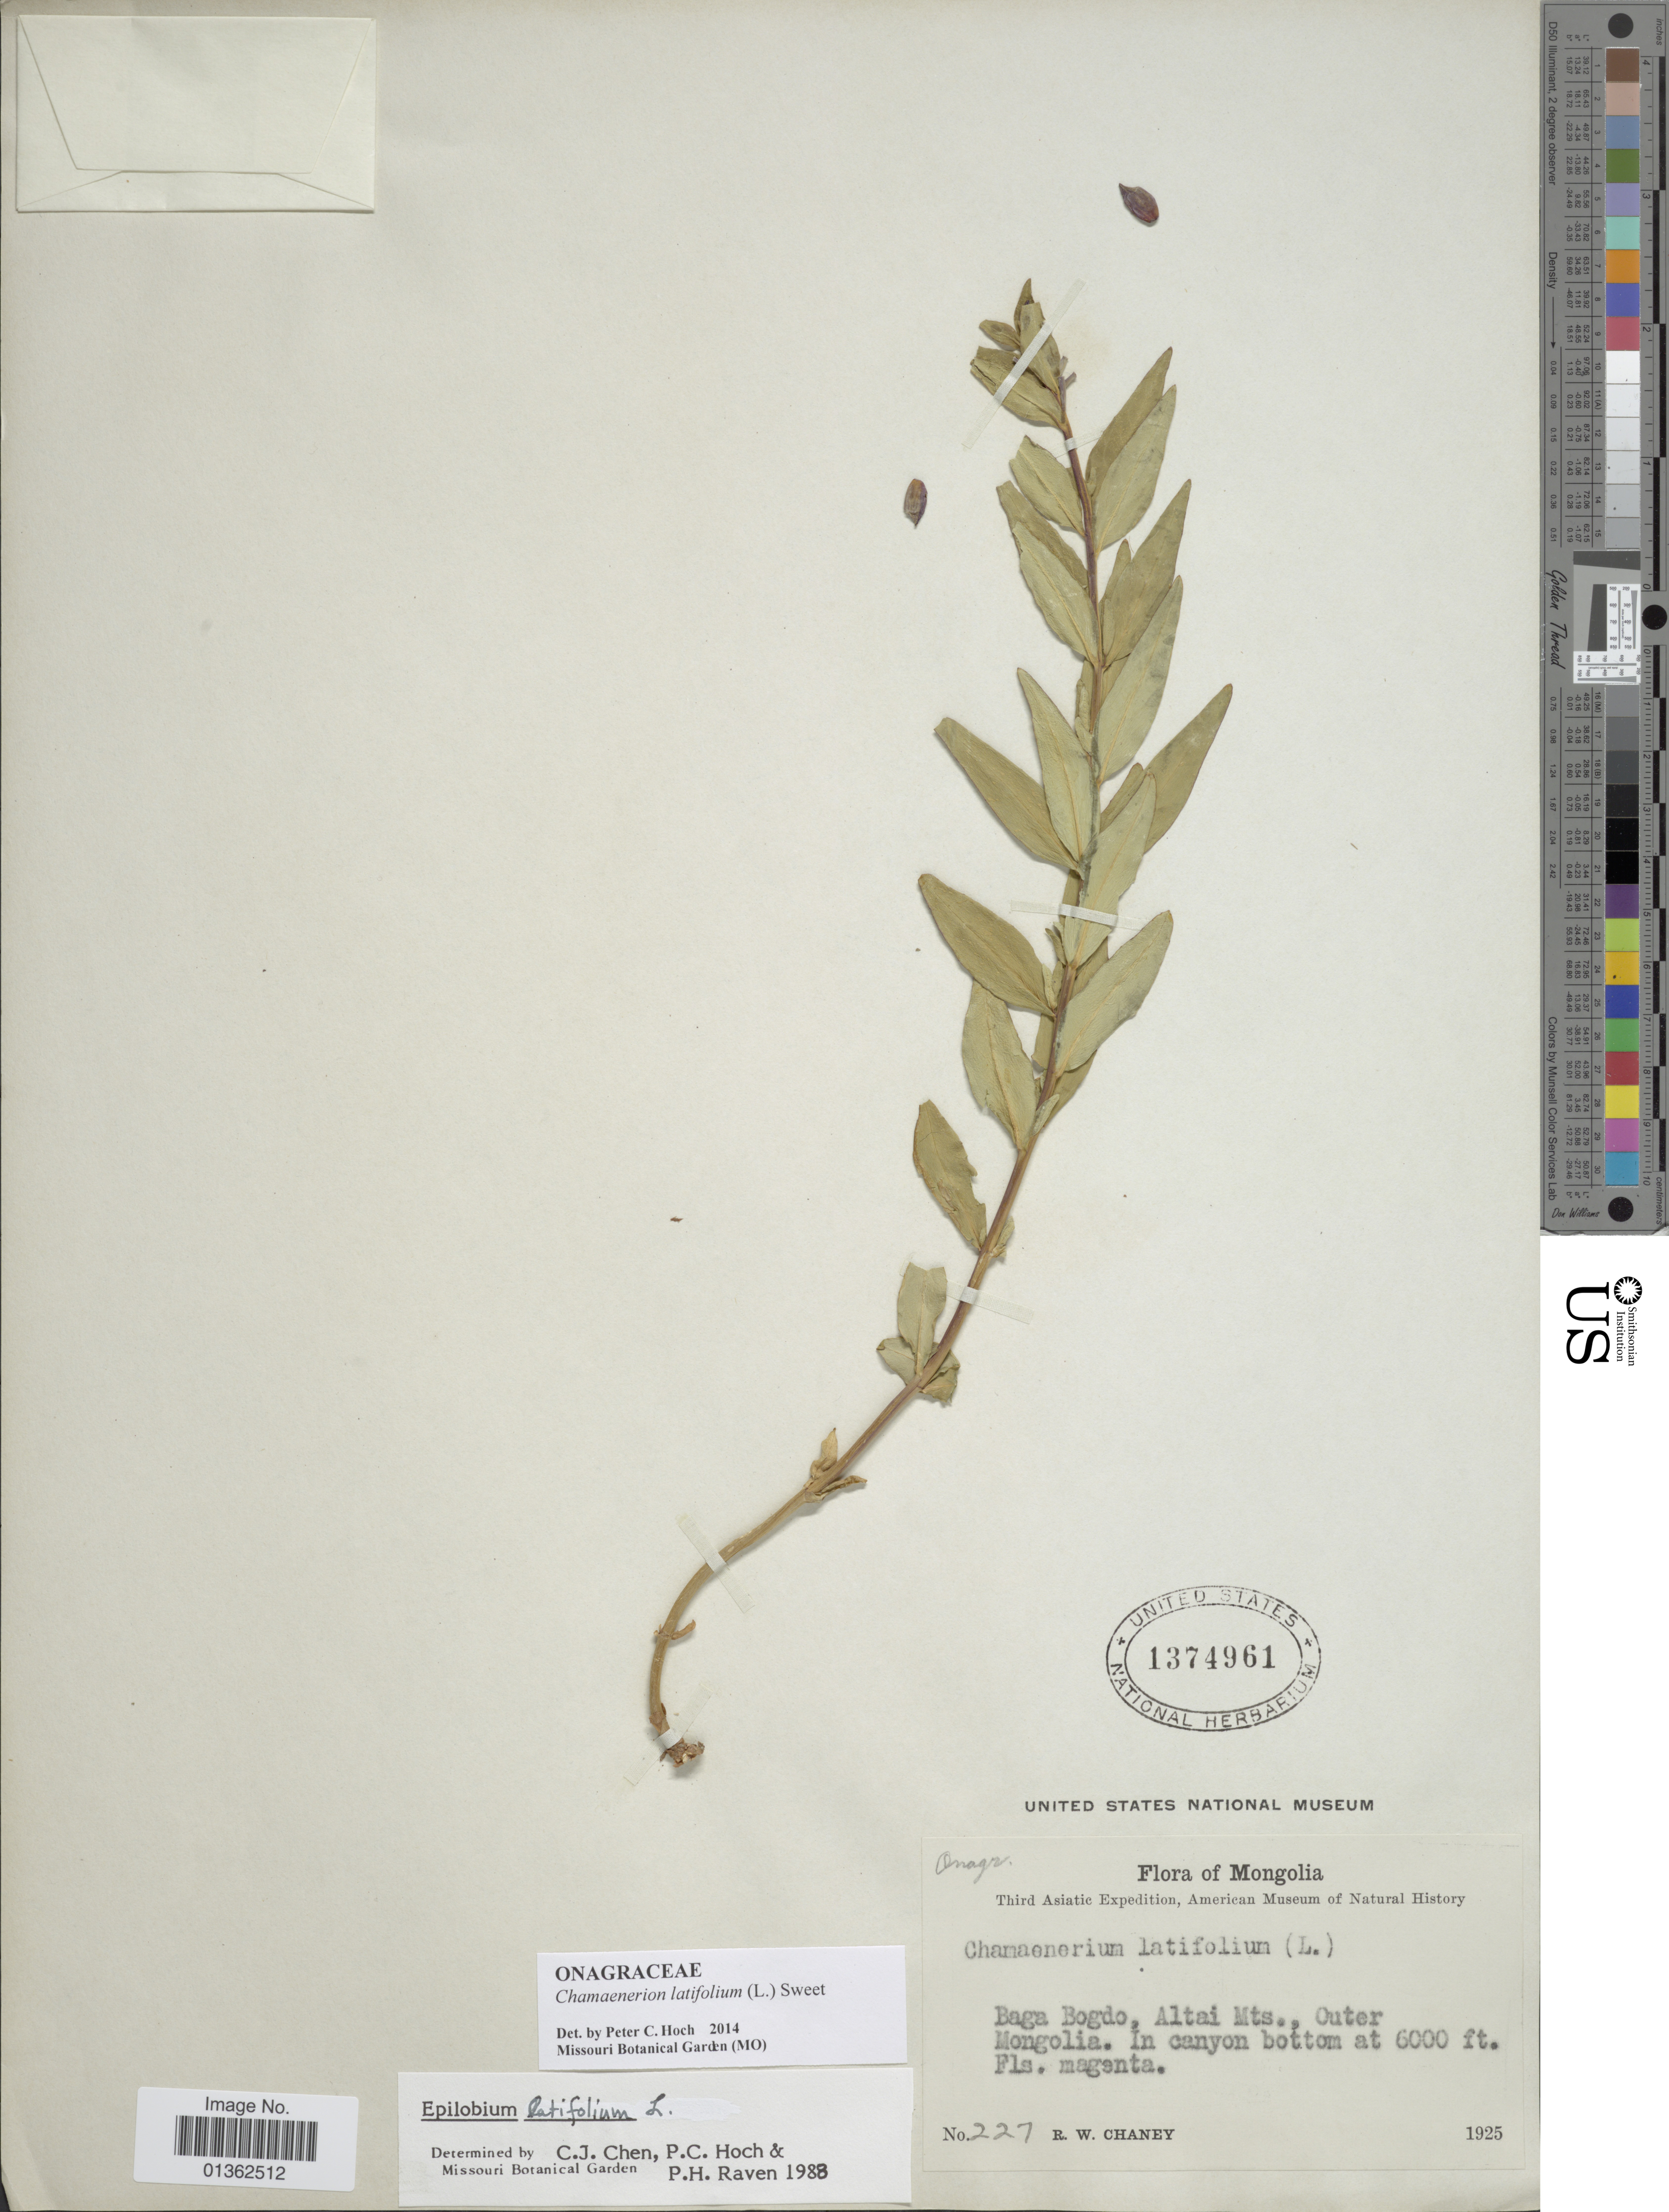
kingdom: Plantae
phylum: Tracheophyta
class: Magnoliopsida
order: Myrtales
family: Onagraceae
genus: Chamaenerion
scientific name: Chamaenerion latifolium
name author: (L.) Th. Fr. & Lange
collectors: R. Chaney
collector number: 227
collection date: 1925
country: Mongolia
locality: Baga Bogdo, Altai mts., Outer Mongolia.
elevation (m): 1829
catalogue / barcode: US 1374961